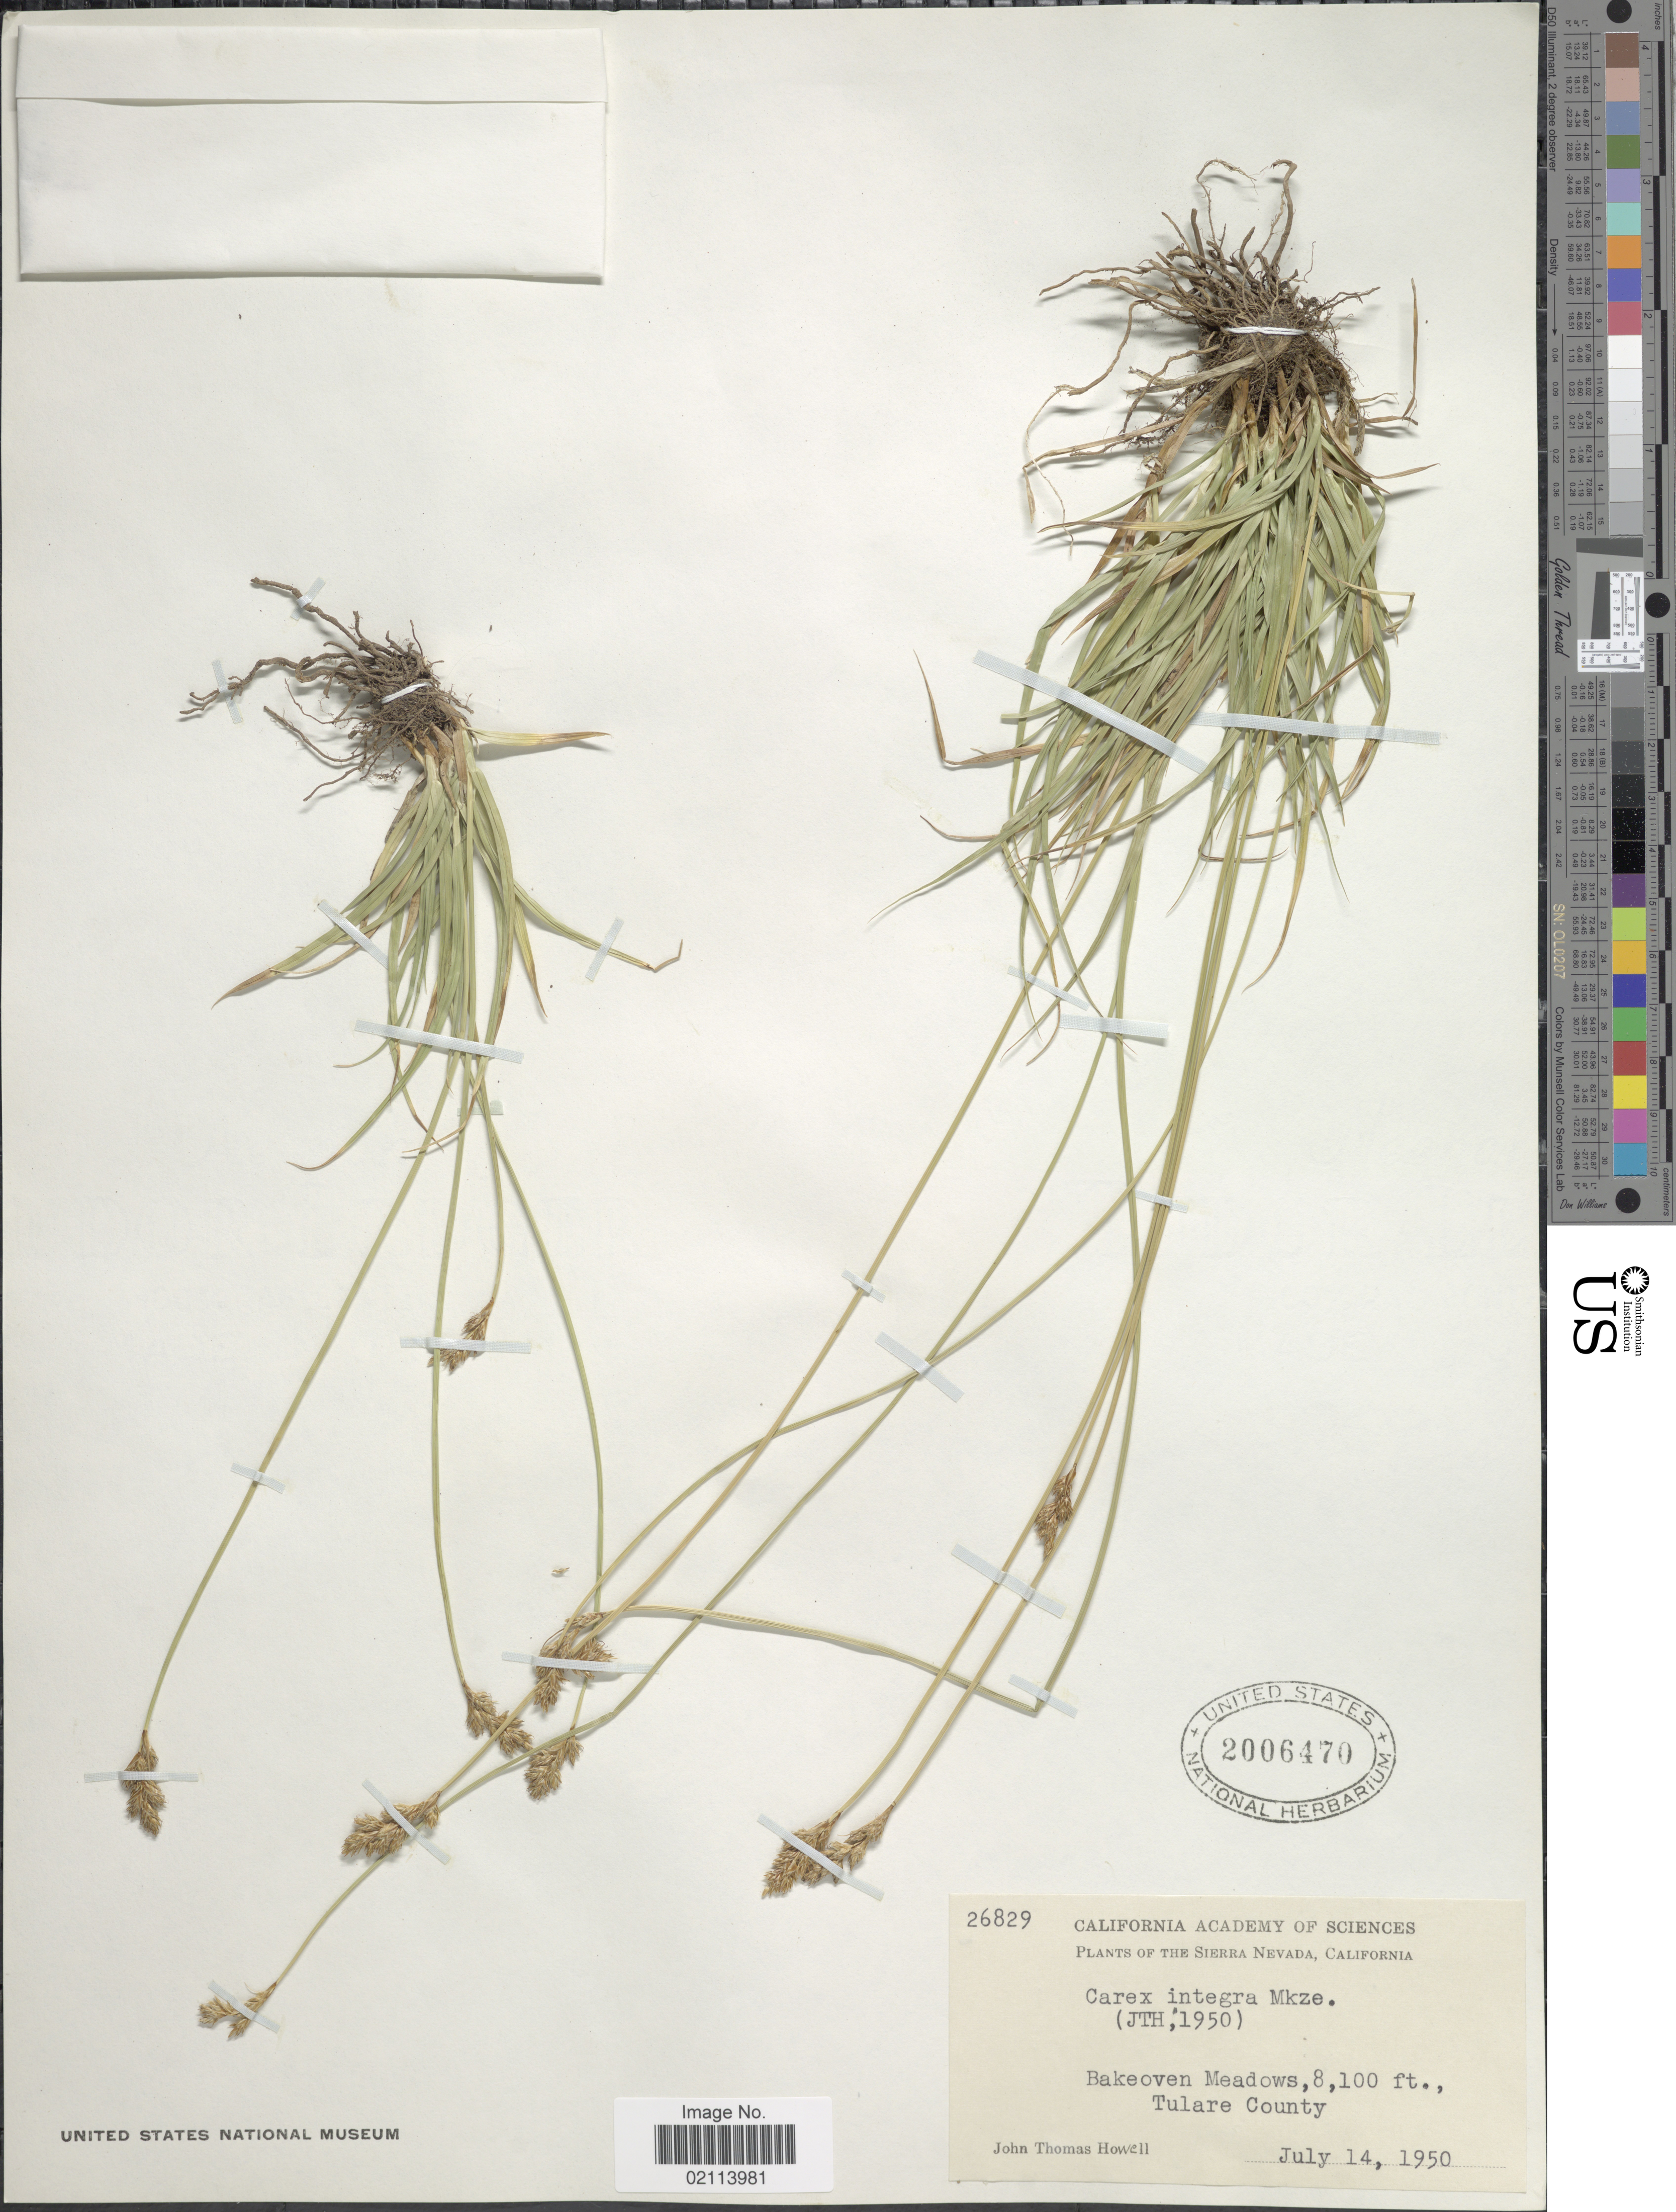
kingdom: Plantae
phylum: Tracheophyta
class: Liliopsida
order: Poales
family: Cyperaceae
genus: Carex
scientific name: Carex integra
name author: Mack.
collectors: J. T. Howell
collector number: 26829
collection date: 1950-07-14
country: United States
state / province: California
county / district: Tulare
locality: The Sierra Madre, Bakeoven Meadows, Tulare County.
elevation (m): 2469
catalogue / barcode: US 2006470